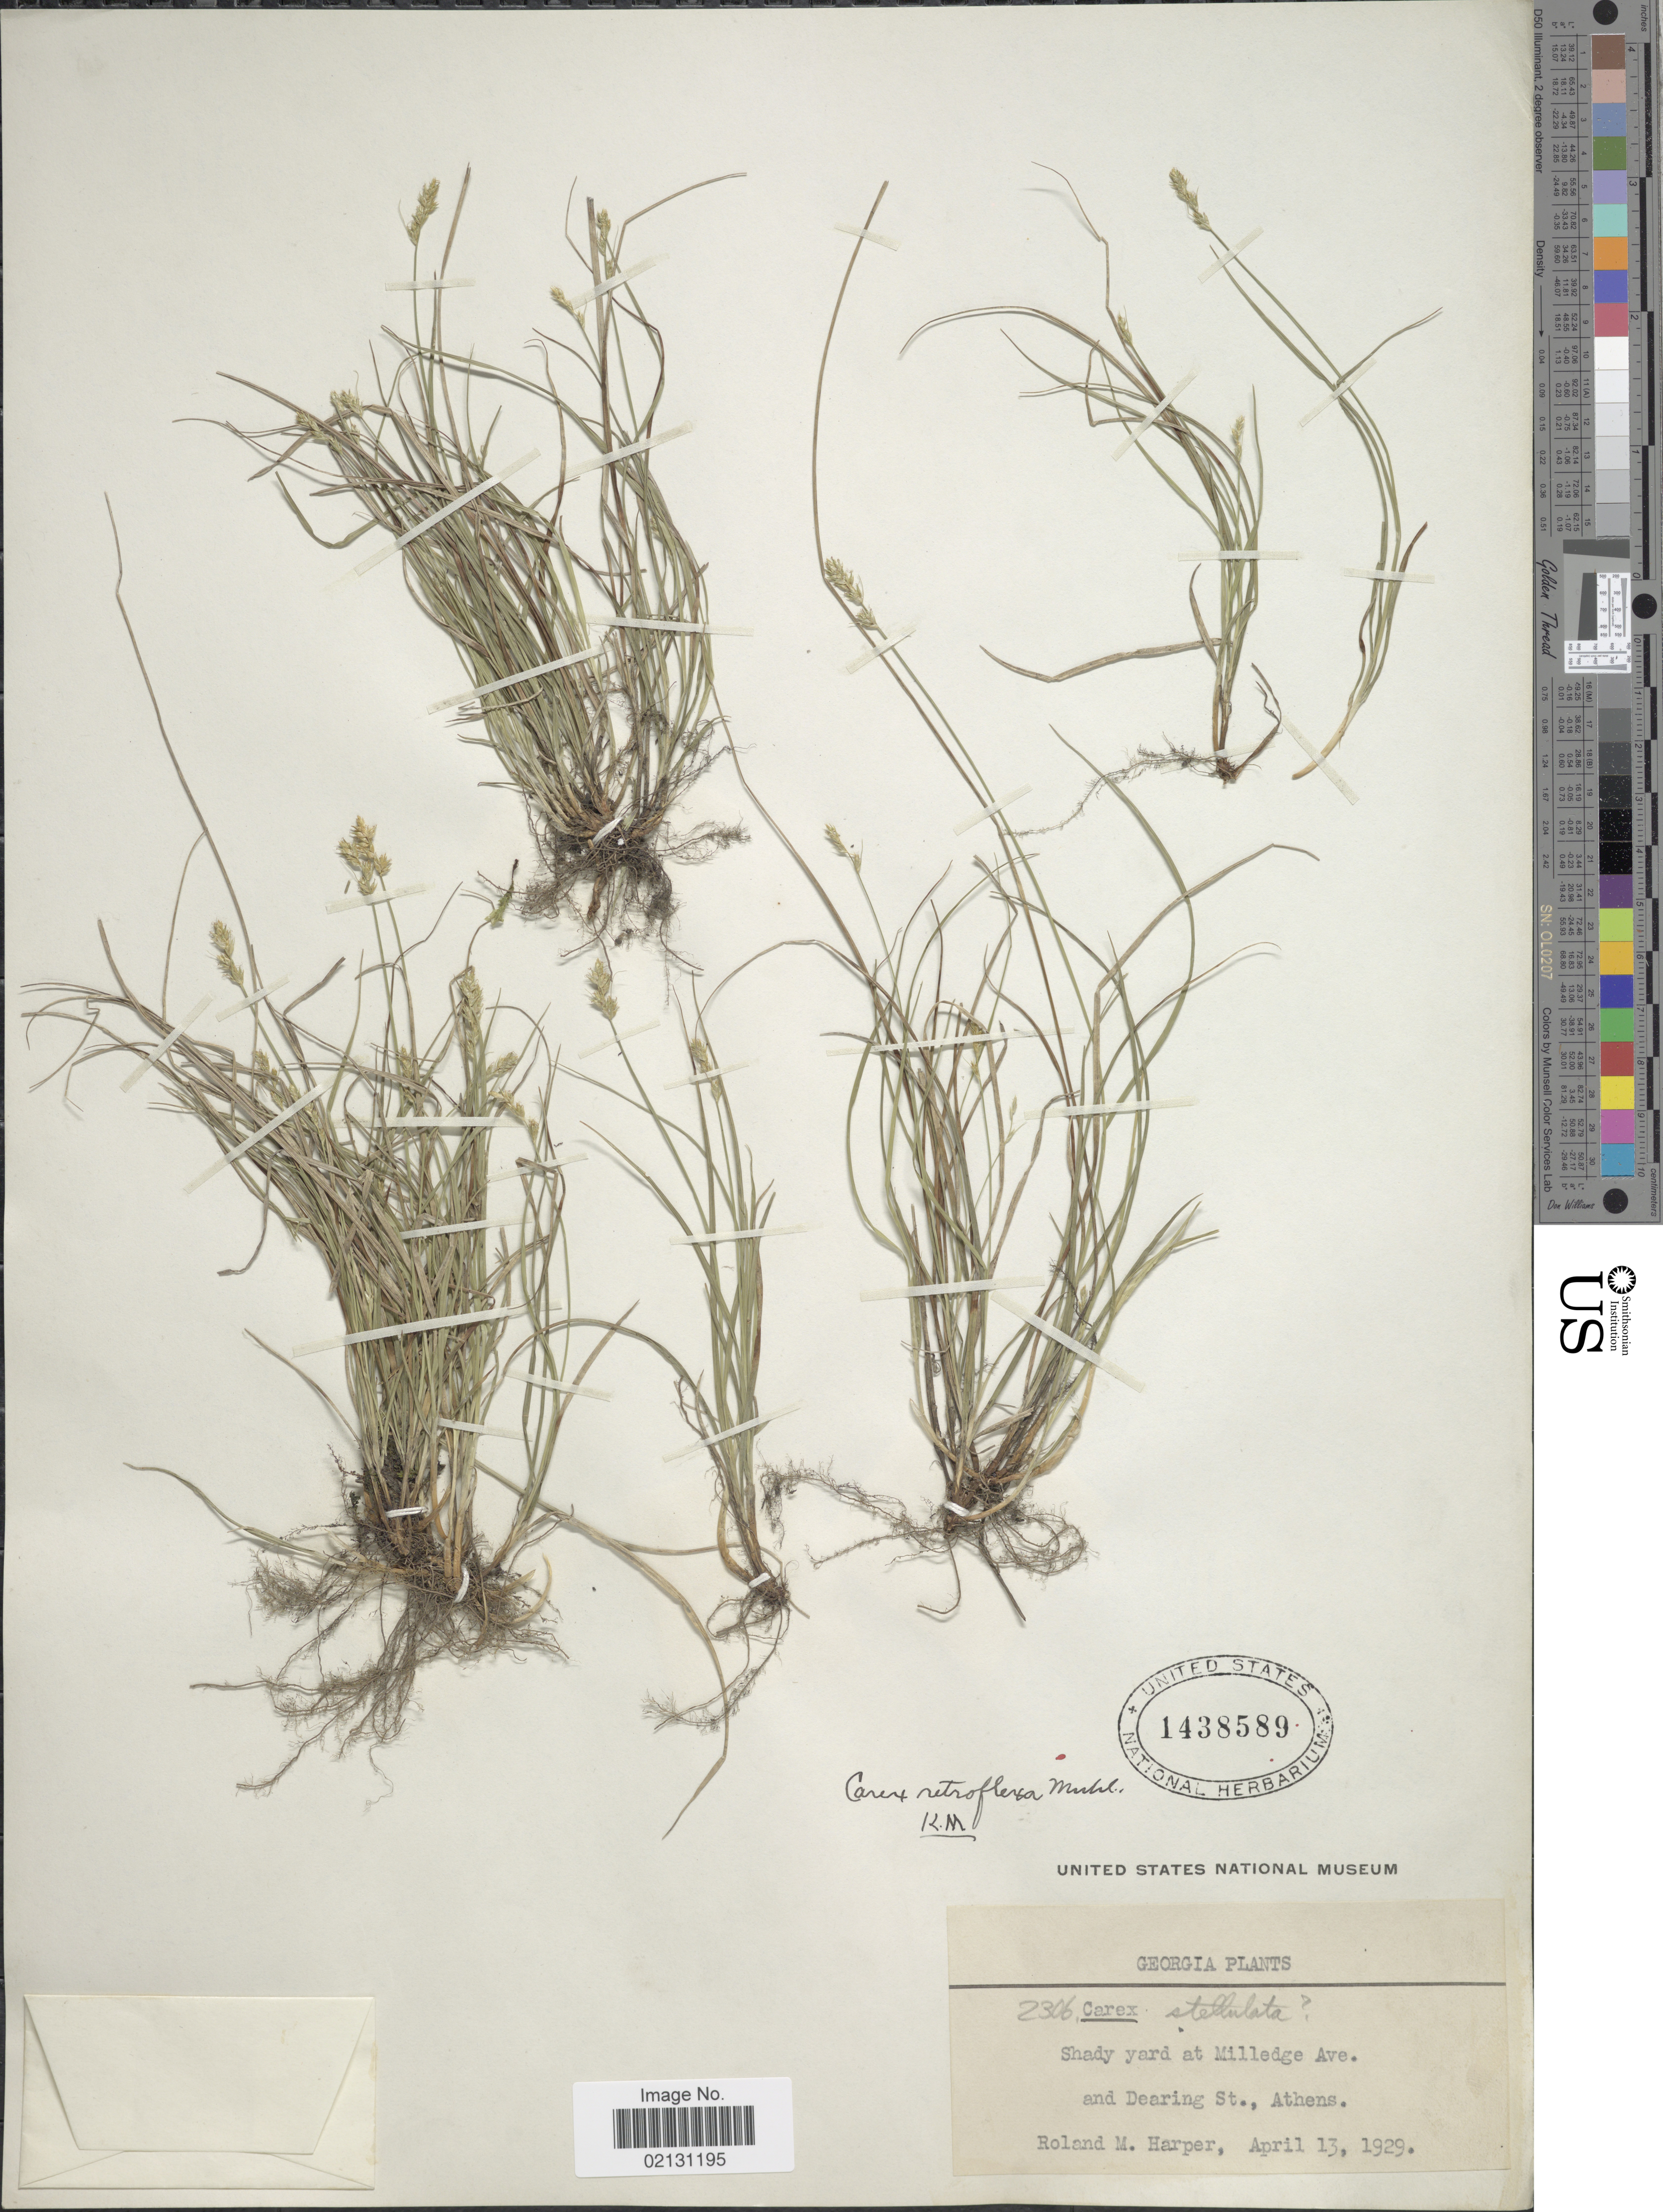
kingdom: Plantae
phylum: Tracheophyta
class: Liliopsida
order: Poales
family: Cyperaceae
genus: Carex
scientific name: Carex retroflexa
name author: Muhl. ex Willd.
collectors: R. M. Harper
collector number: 2306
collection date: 1929-04-13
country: United States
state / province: Georgia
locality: Shady yard at Milledge Ave. and Dearing St., Athens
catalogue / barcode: US 1438589